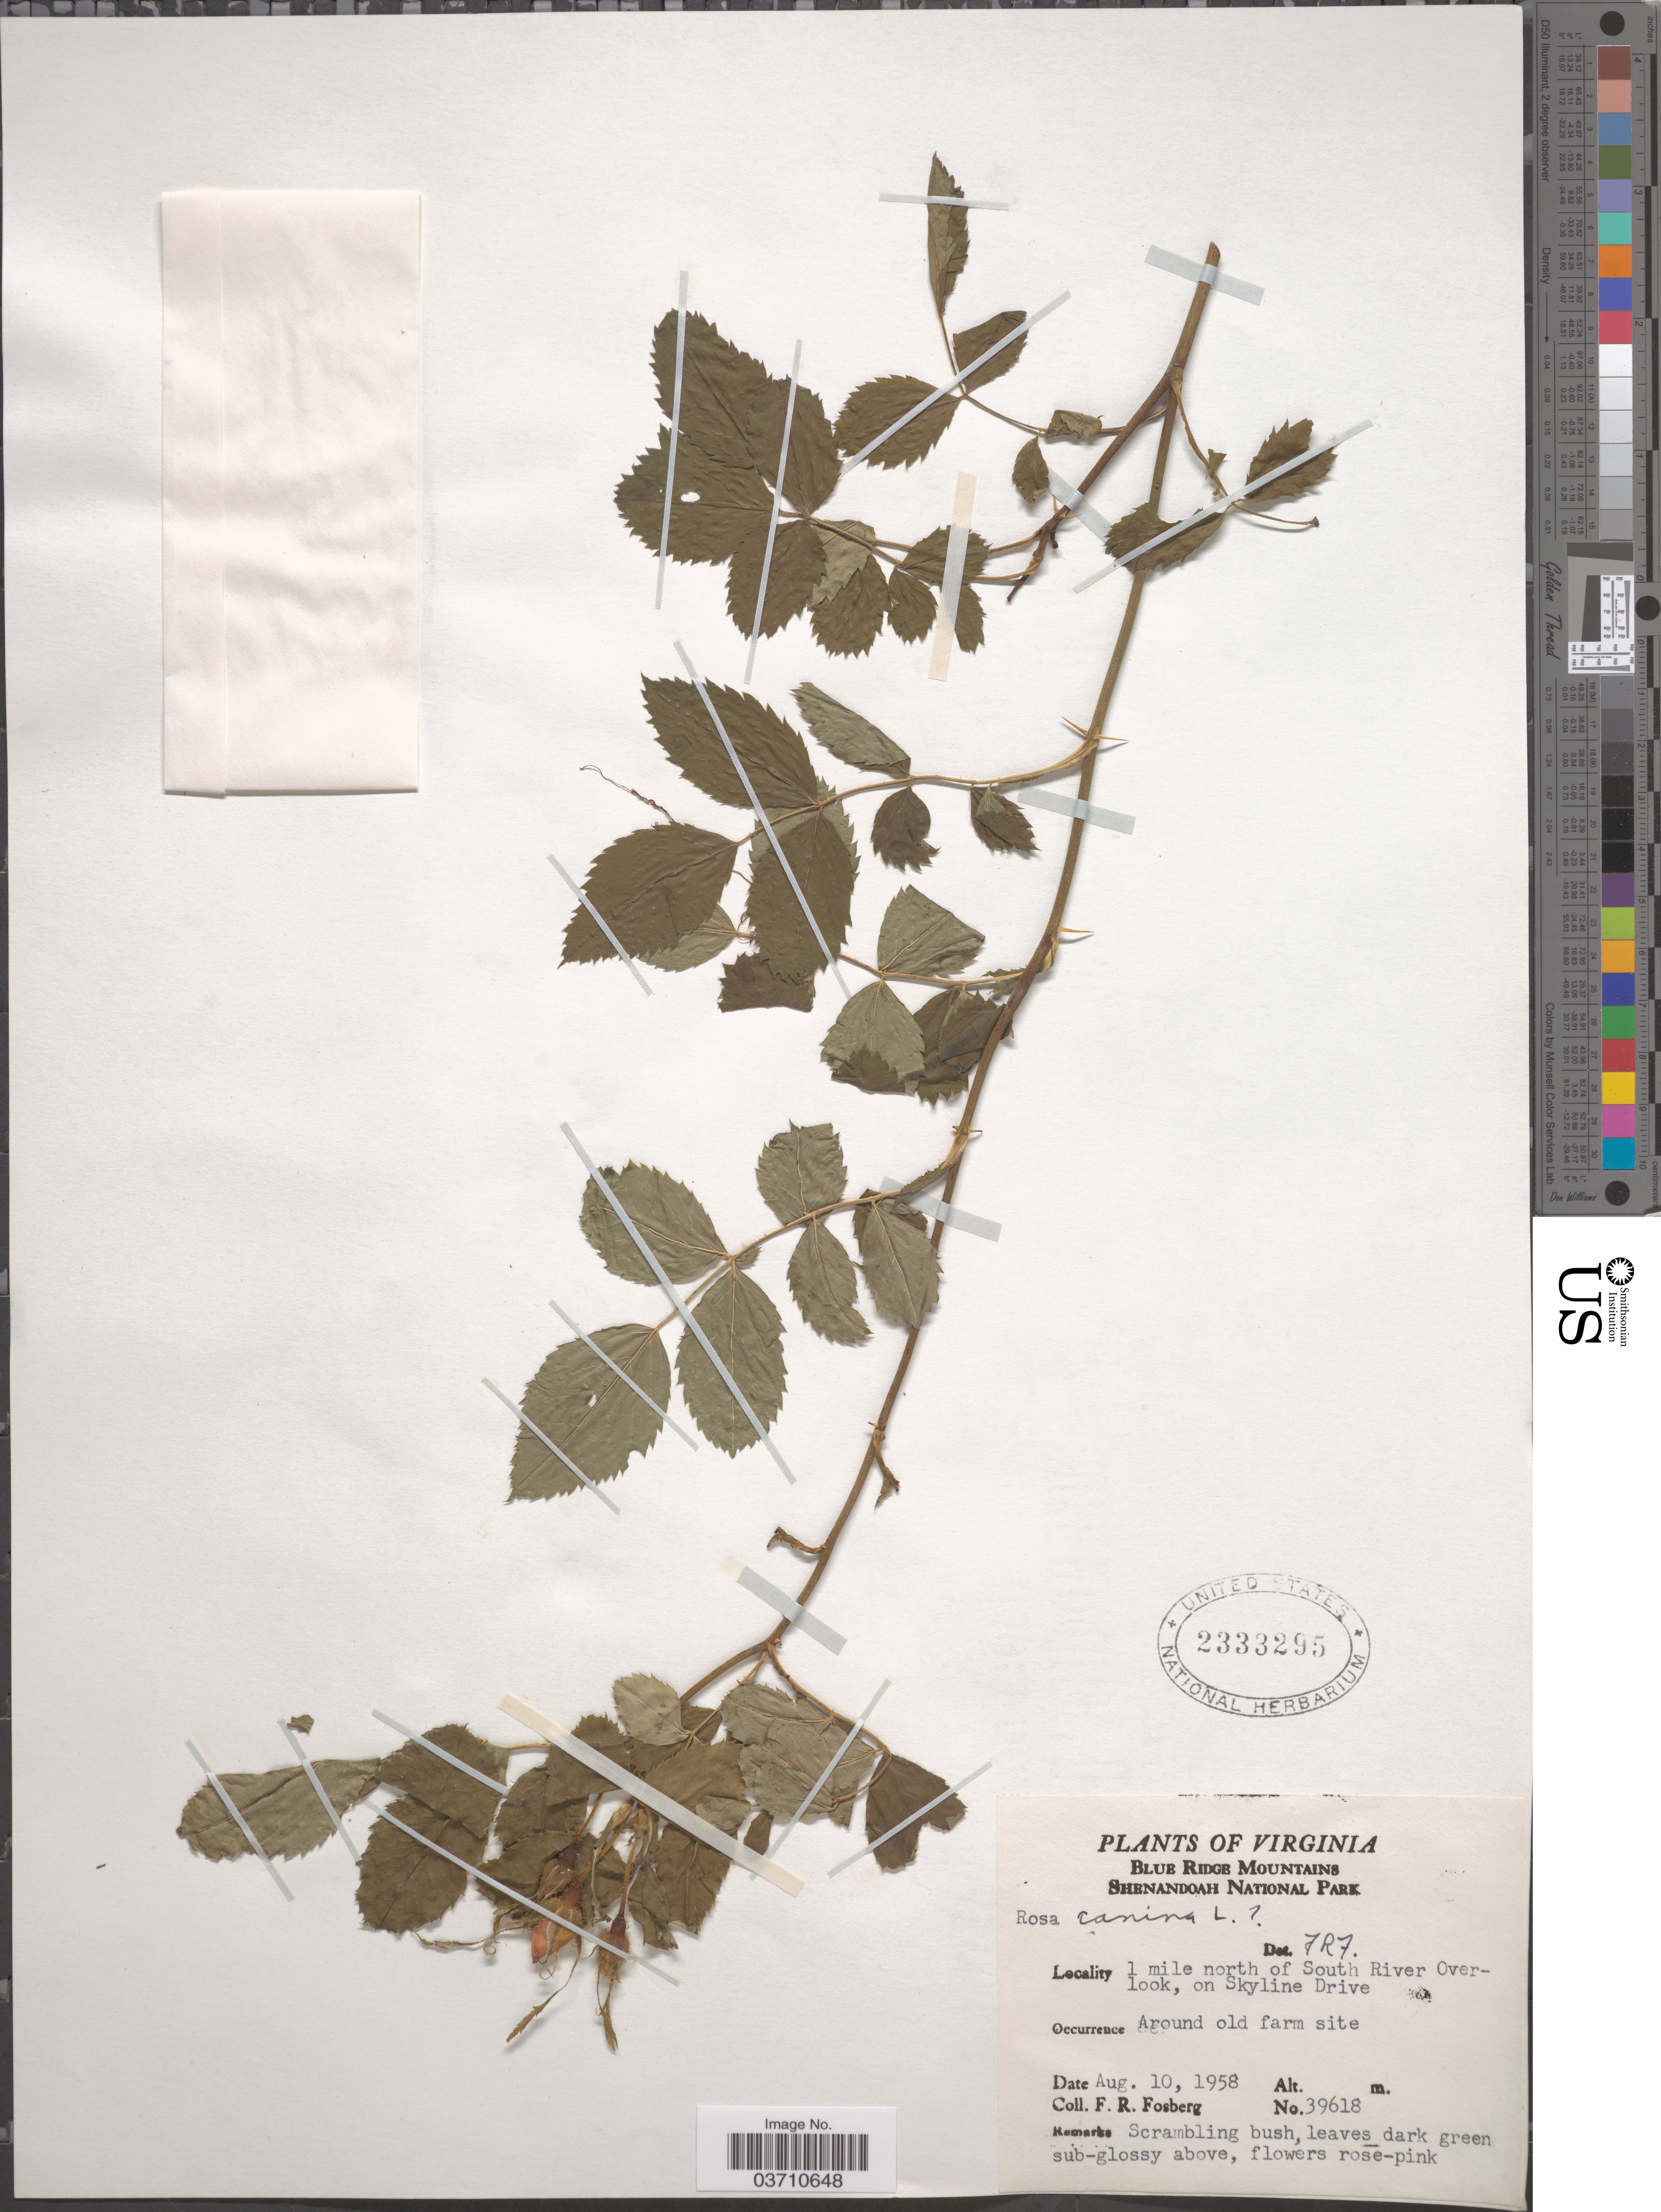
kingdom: Plantae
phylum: Tracheophyta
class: Magnoliopsida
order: Rosales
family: Rosaceae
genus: Rosa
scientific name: Rosa canina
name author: L.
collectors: F. R. Fosberg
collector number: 39618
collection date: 1958-08-10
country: United States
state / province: Virginia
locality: Blue Ridge Mountains. Shenandoah National Park. 1 mile north of South River Overlook, on Skyline Drive. Around old farm site.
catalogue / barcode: US 2333295